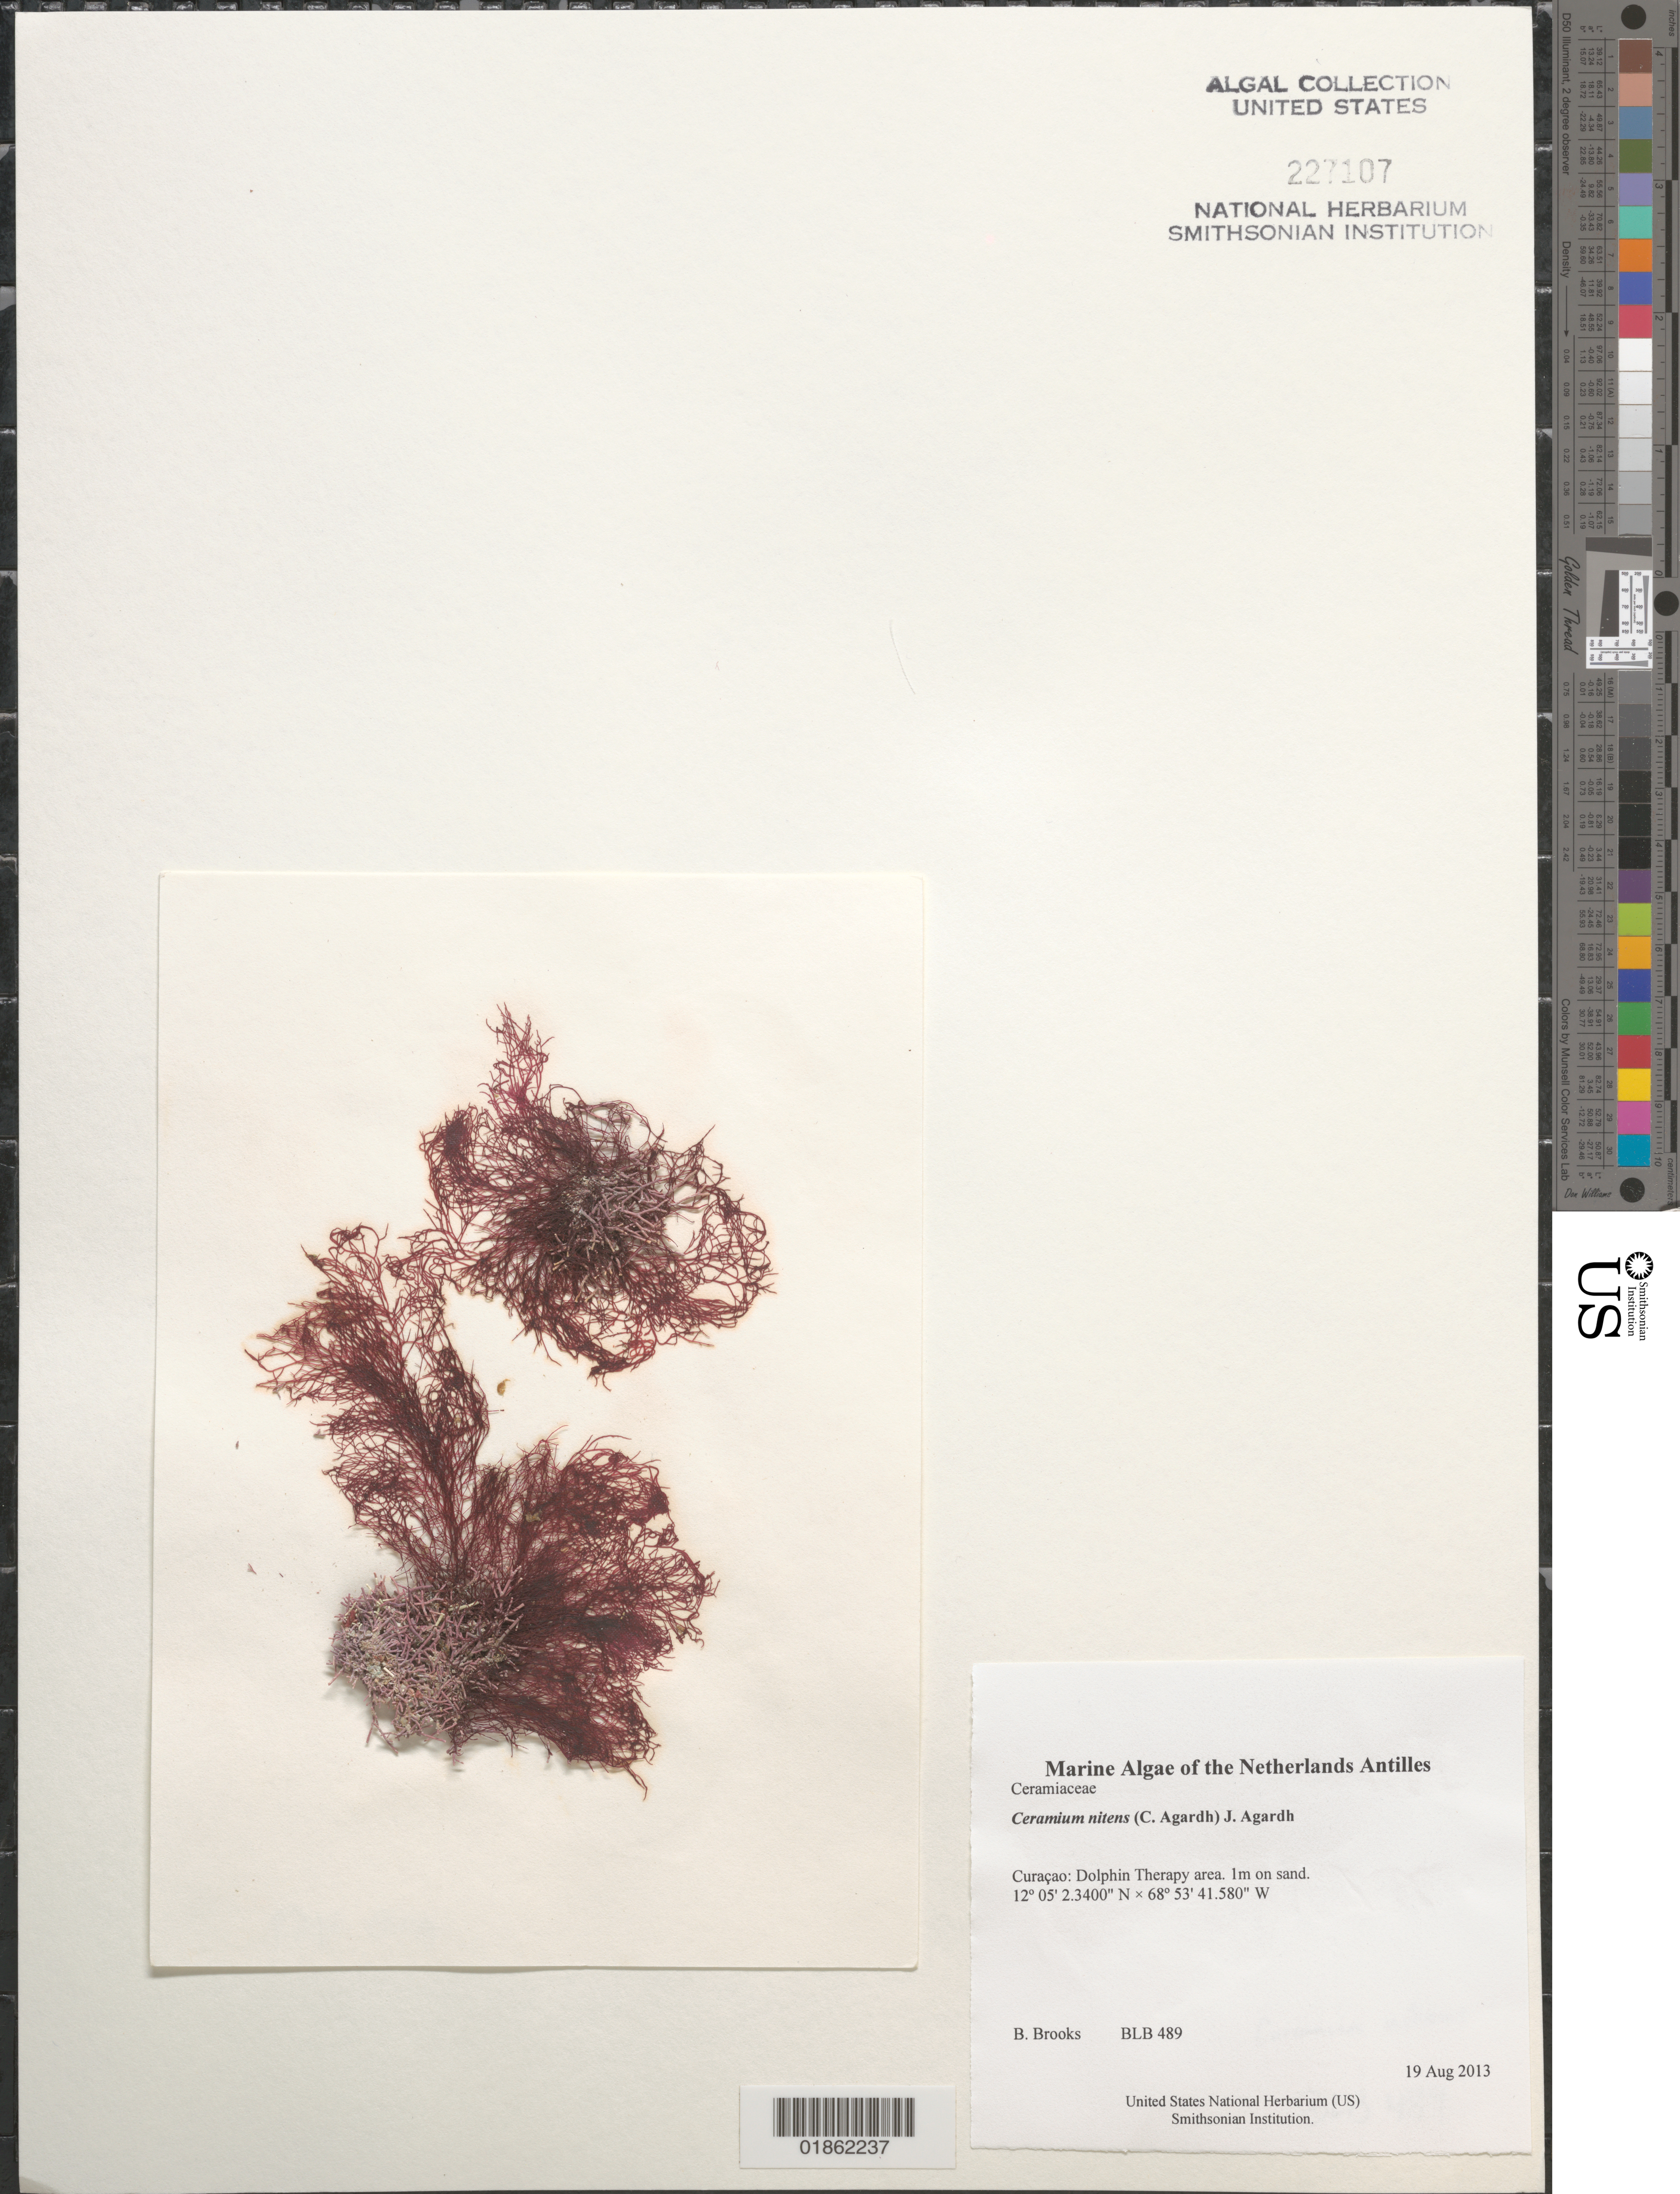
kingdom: Plantae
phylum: Rhodophyta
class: Florideophyceae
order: Ceramiales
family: Ceramiaceae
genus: Ceramium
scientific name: Ceramium nitens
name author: (C. Agardh) J. Agardh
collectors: B. Brooks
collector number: BLB 489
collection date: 2013-08-19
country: Curaçao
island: Curaçao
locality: Dolphin Therapy area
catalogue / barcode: US 227107